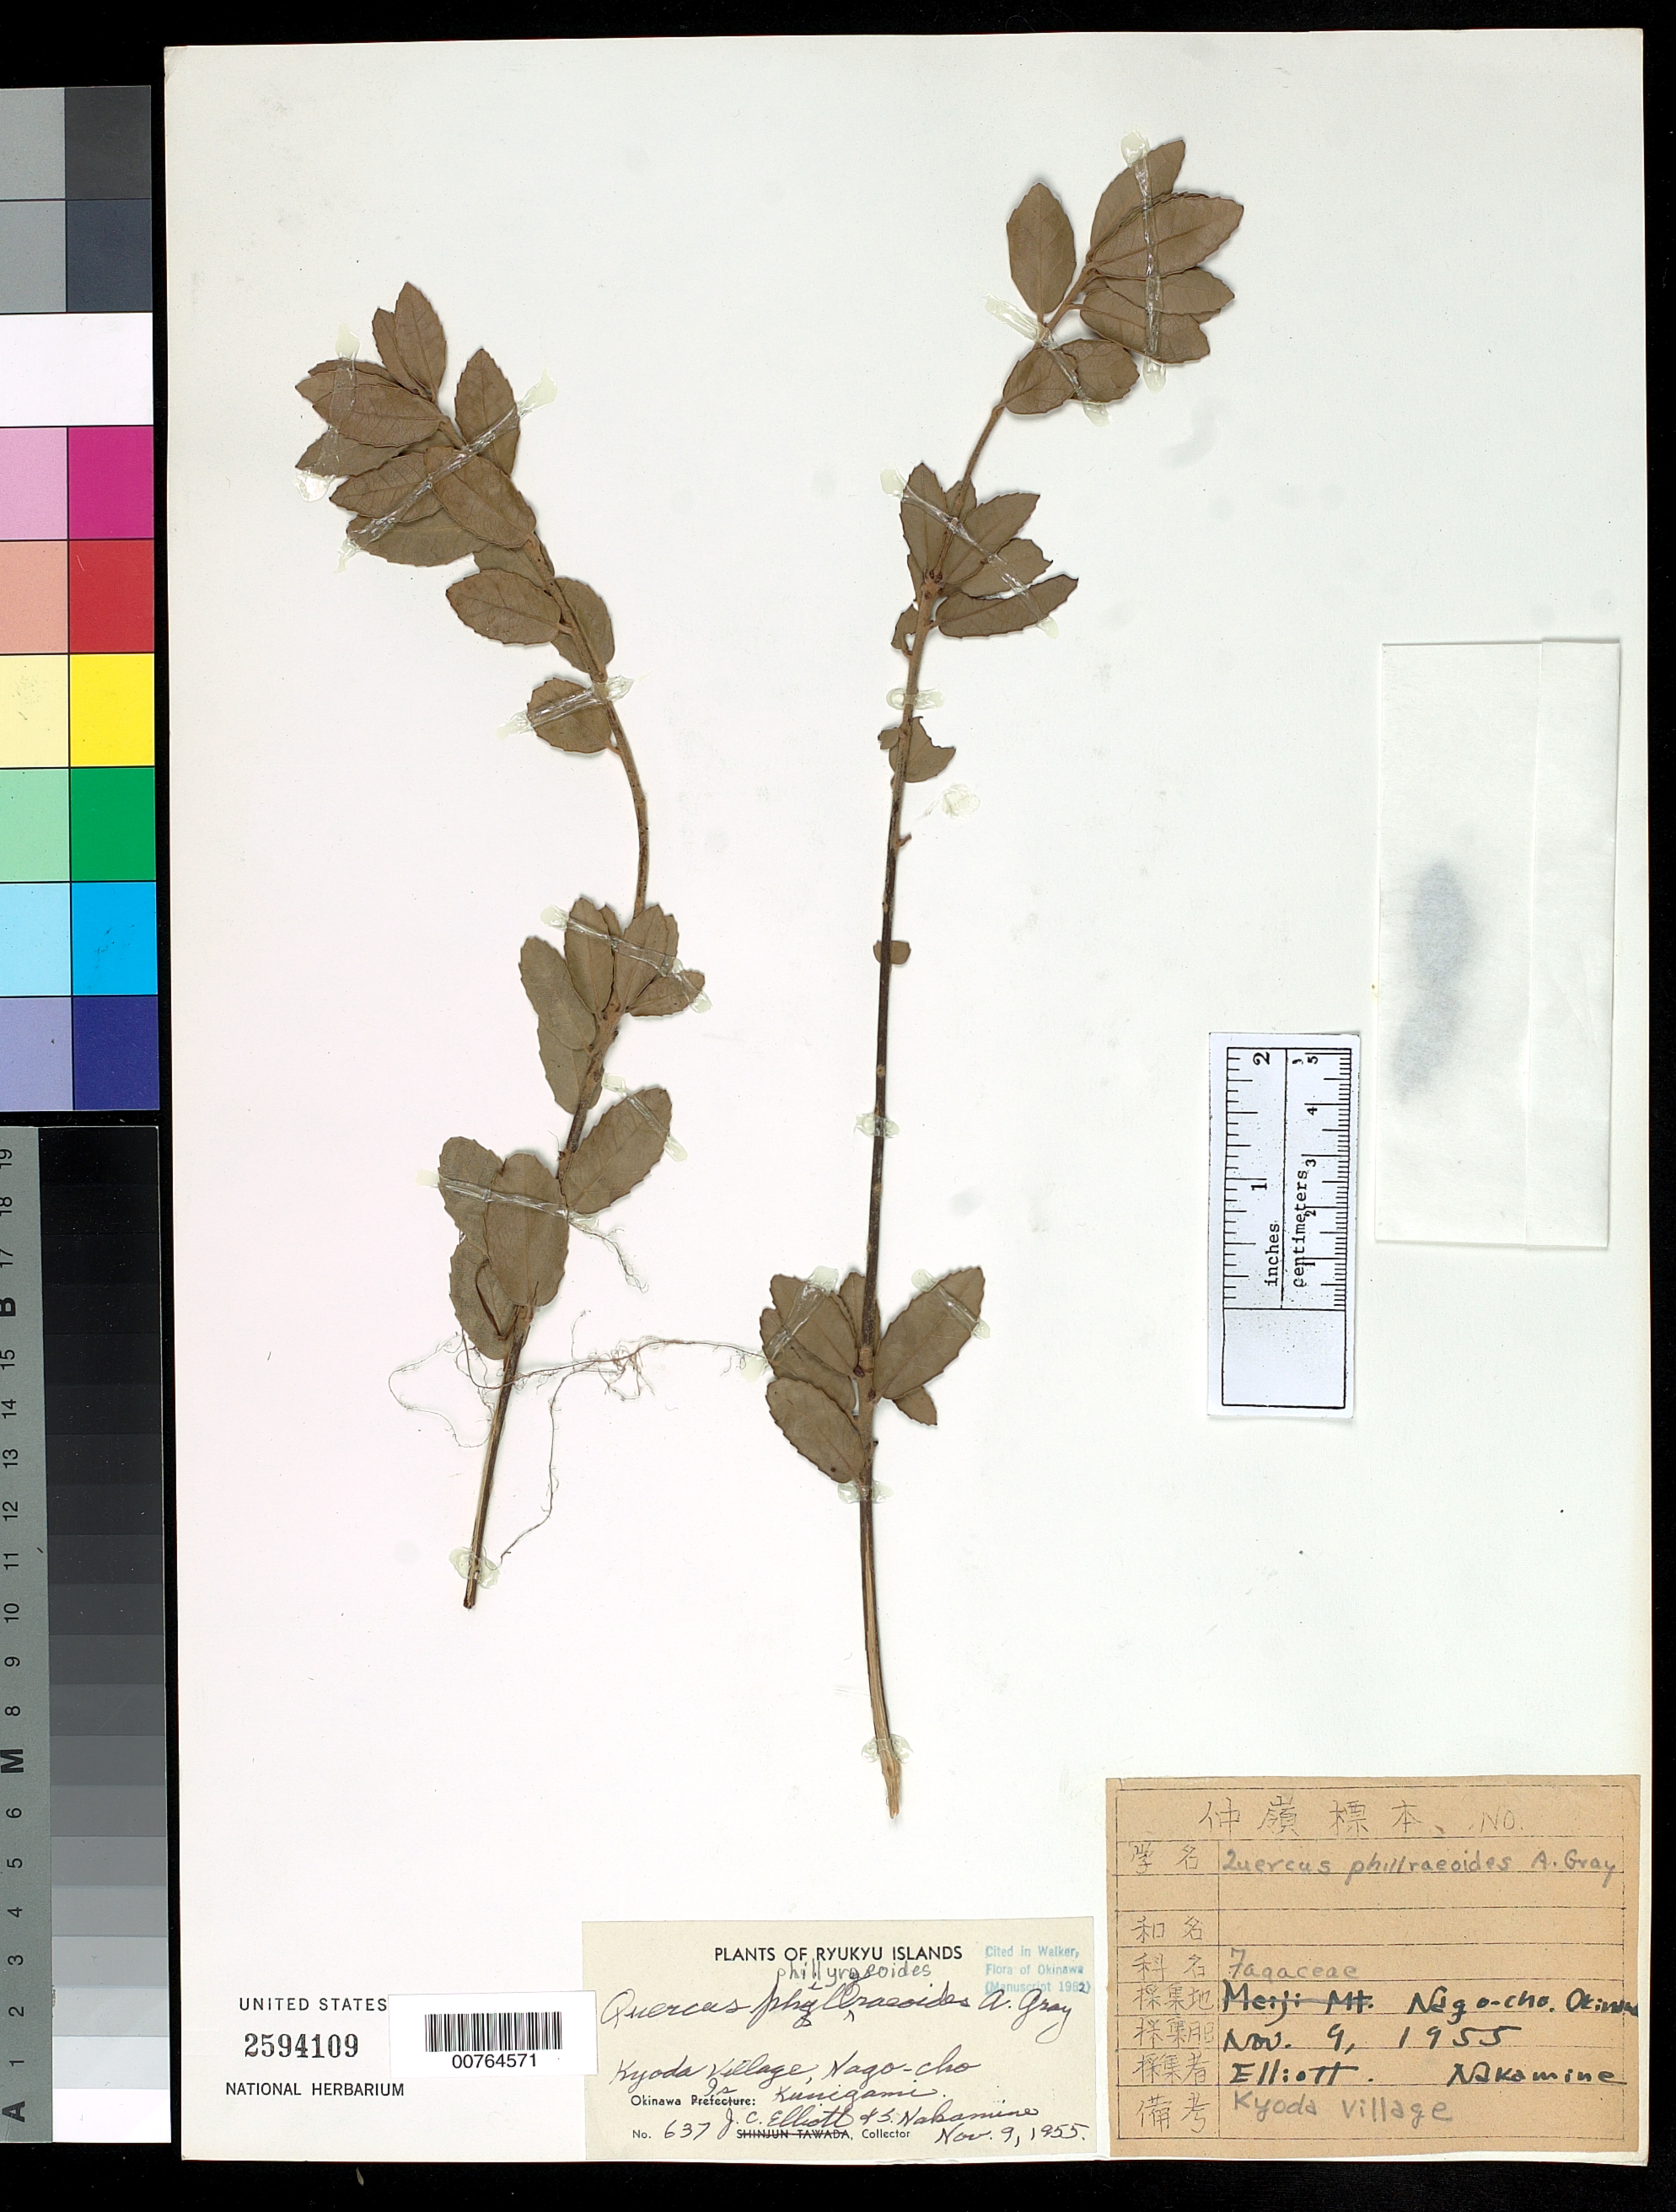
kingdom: Plantae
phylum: Tracheophyta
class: Magnoliopsida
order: Fagales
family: Fagaceae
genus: Quercus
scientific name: Quercus phillyraeoides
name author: A. Gray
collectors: J. Elliot & S. Nakamine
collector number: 637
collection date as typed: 09 Nov 1955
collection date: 1955-11-09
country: Japan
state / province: Okinawa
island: Okinawa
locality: Kyoda Village, Nago-cho, Kunigami.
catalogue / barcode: US 2594109